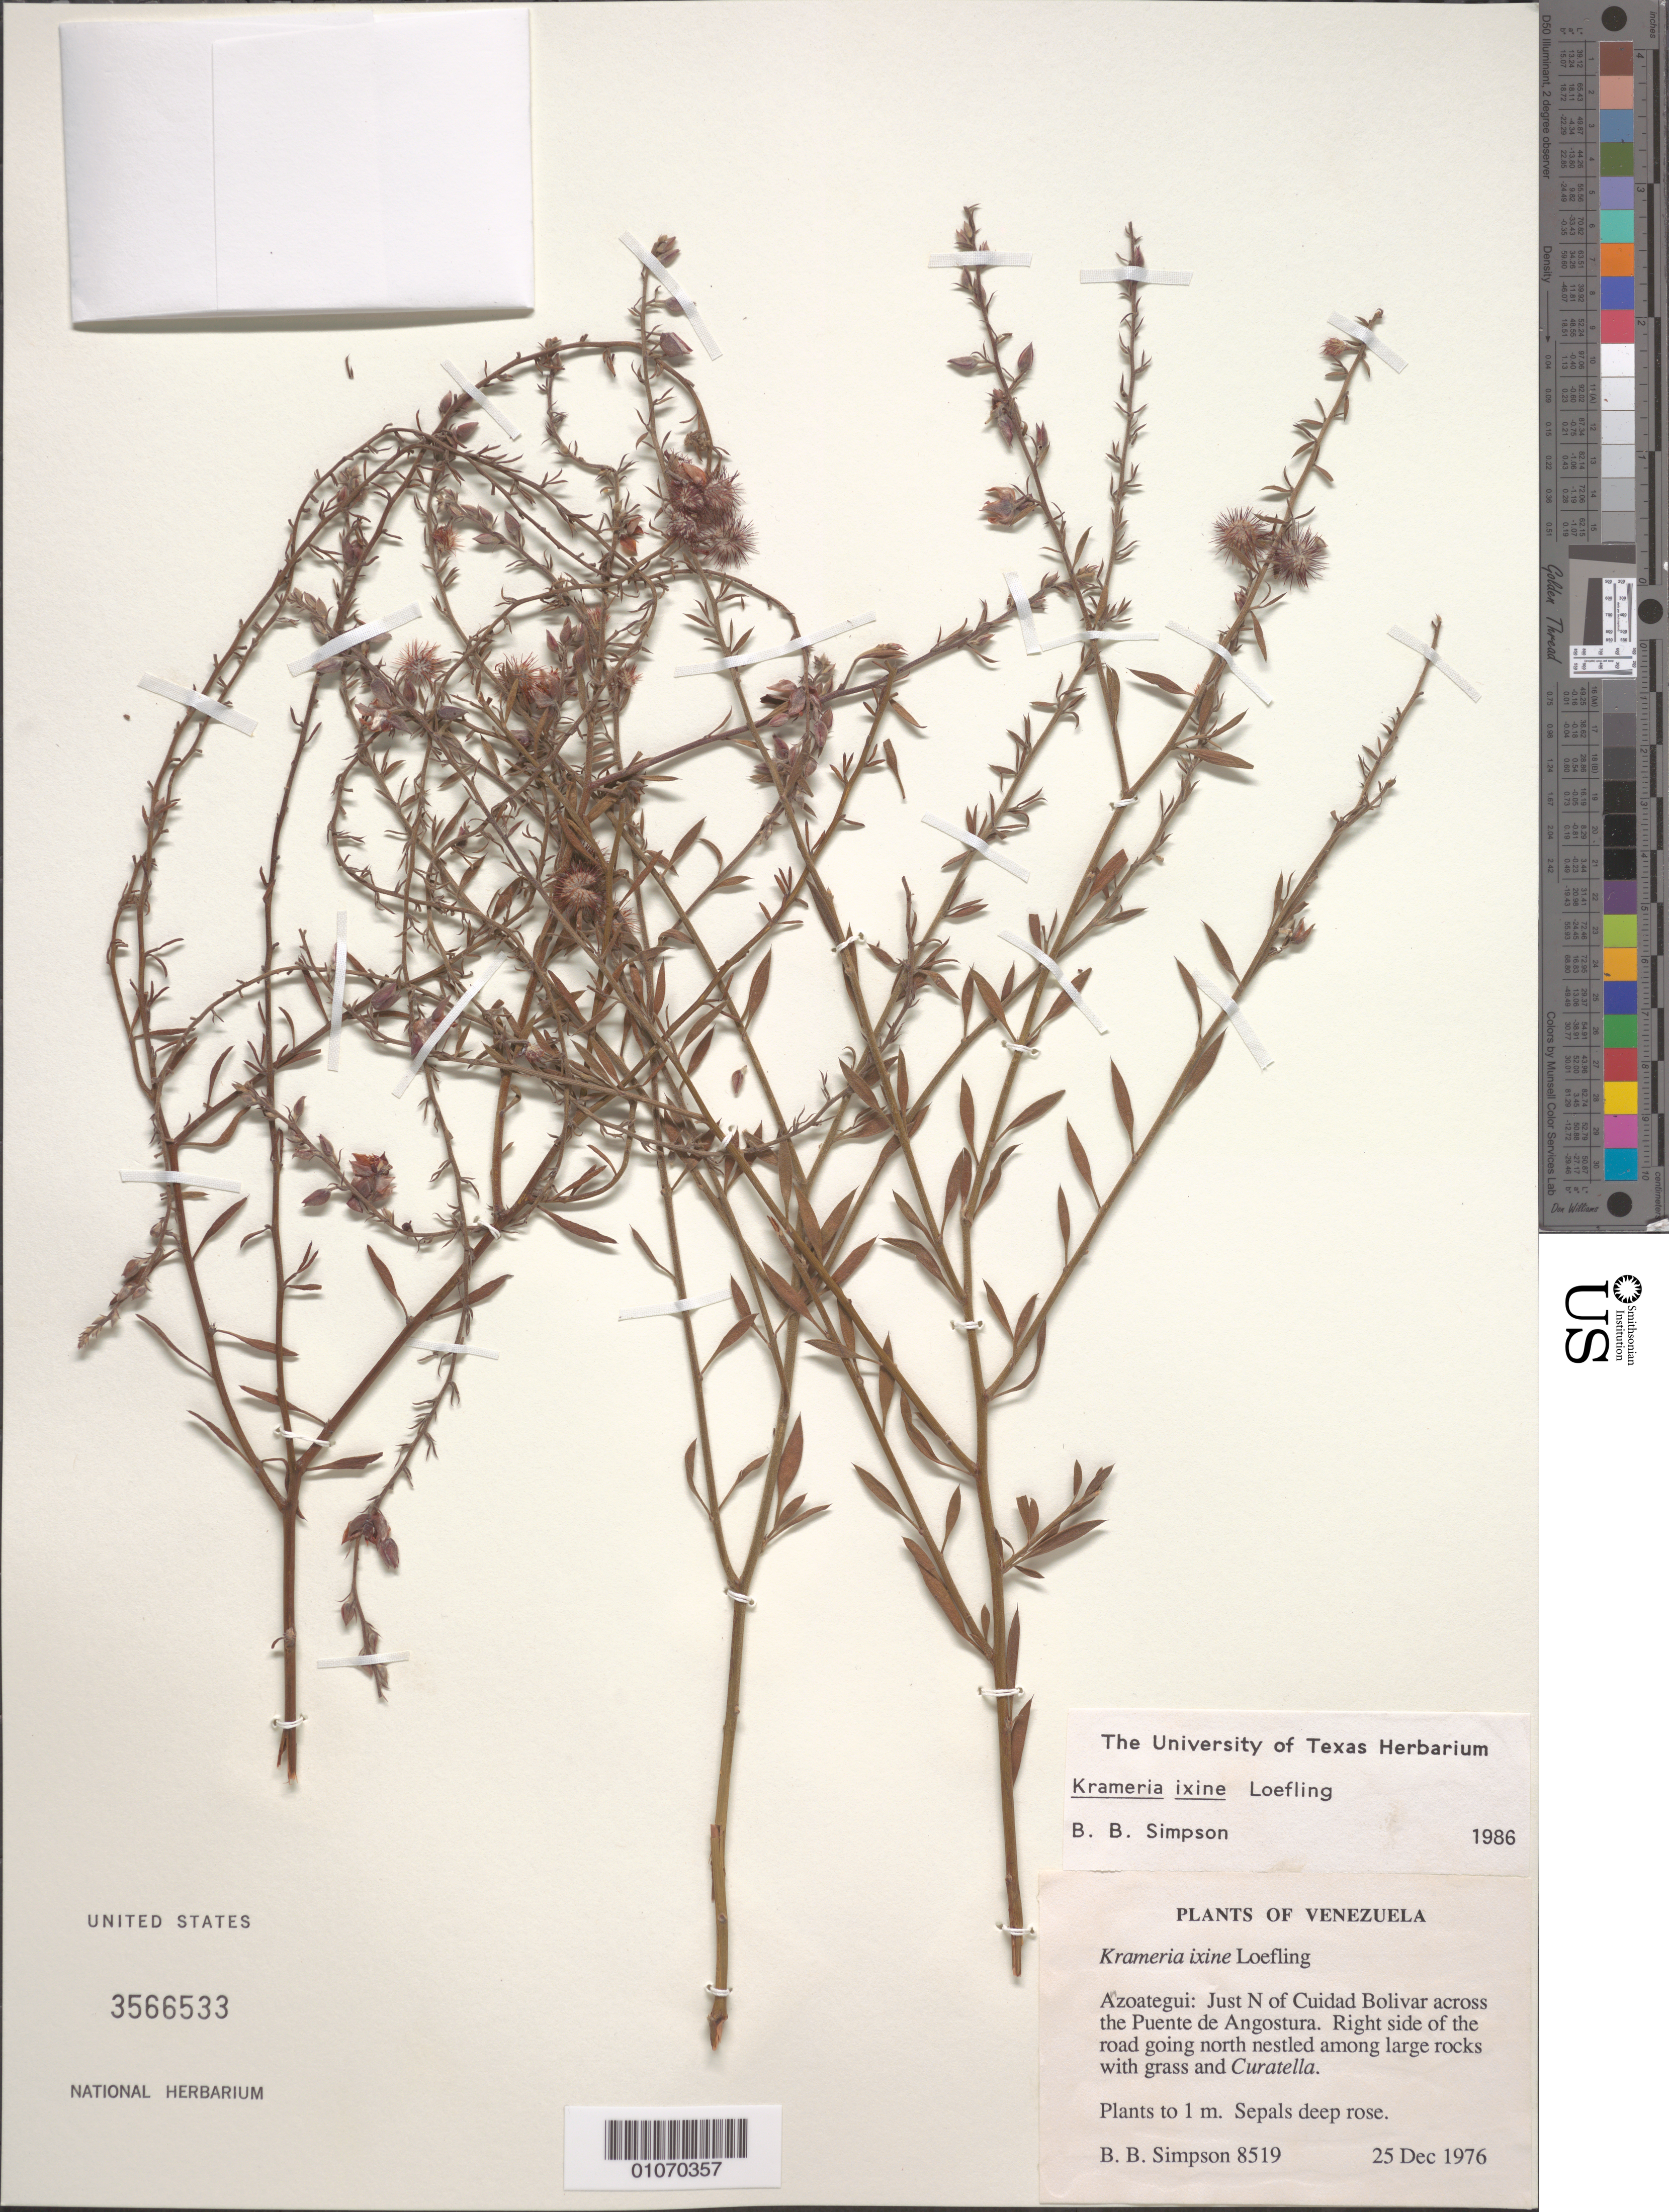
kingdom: Plantae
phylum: Tracheophyta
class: Magnoliopsida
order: Zygophyllales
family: Krameriaceae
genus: Krameria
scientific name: Krameria ixine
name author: L.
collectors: B. B. Simpson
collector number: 8519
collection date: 1976-12-25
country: Venezuela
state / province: Anzoátegui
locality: Just north of Cuidad Bolivar across the Puente de Angostura.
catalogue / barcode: US 3566533